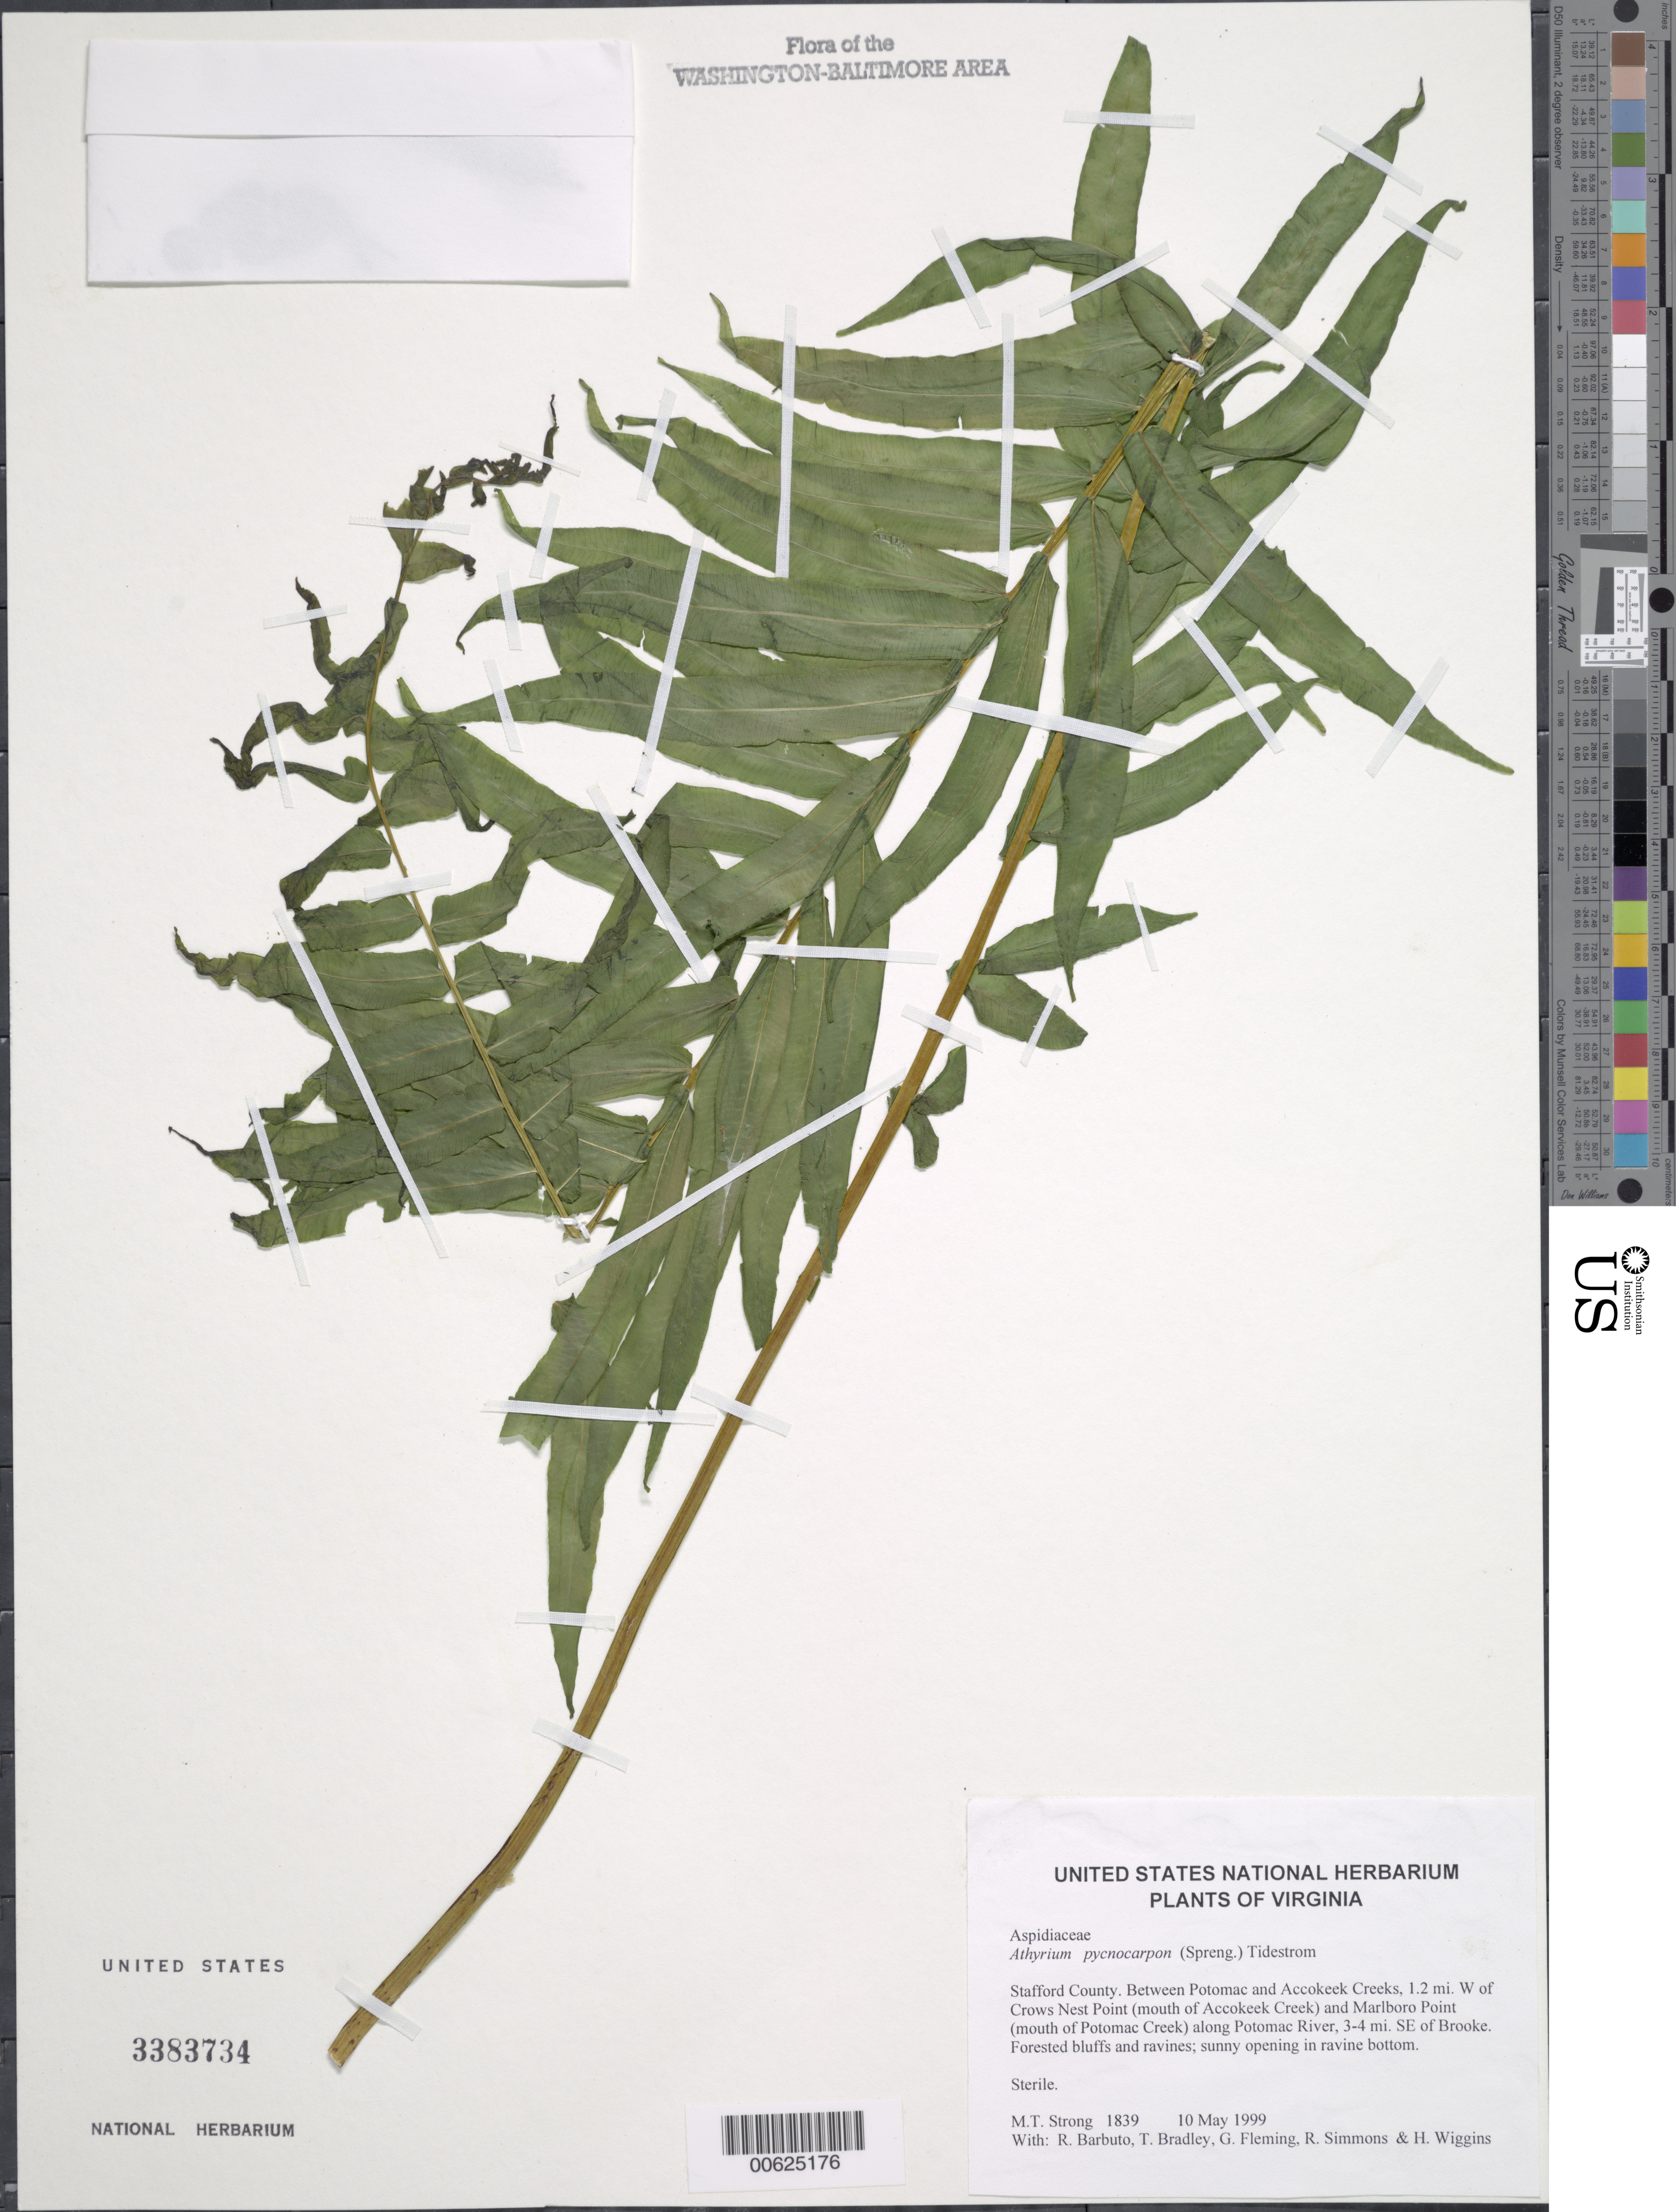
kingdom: Plantae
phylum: Tracheophyta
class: Polypodiopsida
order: Polypodiales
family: Diplaziopsidaceae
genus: Homalosorus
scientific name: Homalosorus pycnocarpos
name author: (Spreng.) Pic. Serm.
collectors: M. T. Strong, R. Barbuto, T. Bradley, G. Fleming, R. Simmons & H. Wiggins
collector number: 1839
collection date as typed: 10 May 1999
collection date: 1999-05-10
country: United States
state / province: Virginia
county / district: Stafford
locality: Between Potomac and Accokeek Creeks, 1.2 mi. W of Crows Nest Point (mouth of Accokeek Creek) and Marlboro Point (mouth of Potomac Creek) along Potomac River, 3-4 mi. SE of Brooke.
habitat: Forested bluffs and ravines; sunny opening in ravine bottom.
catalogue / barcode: US 3383734